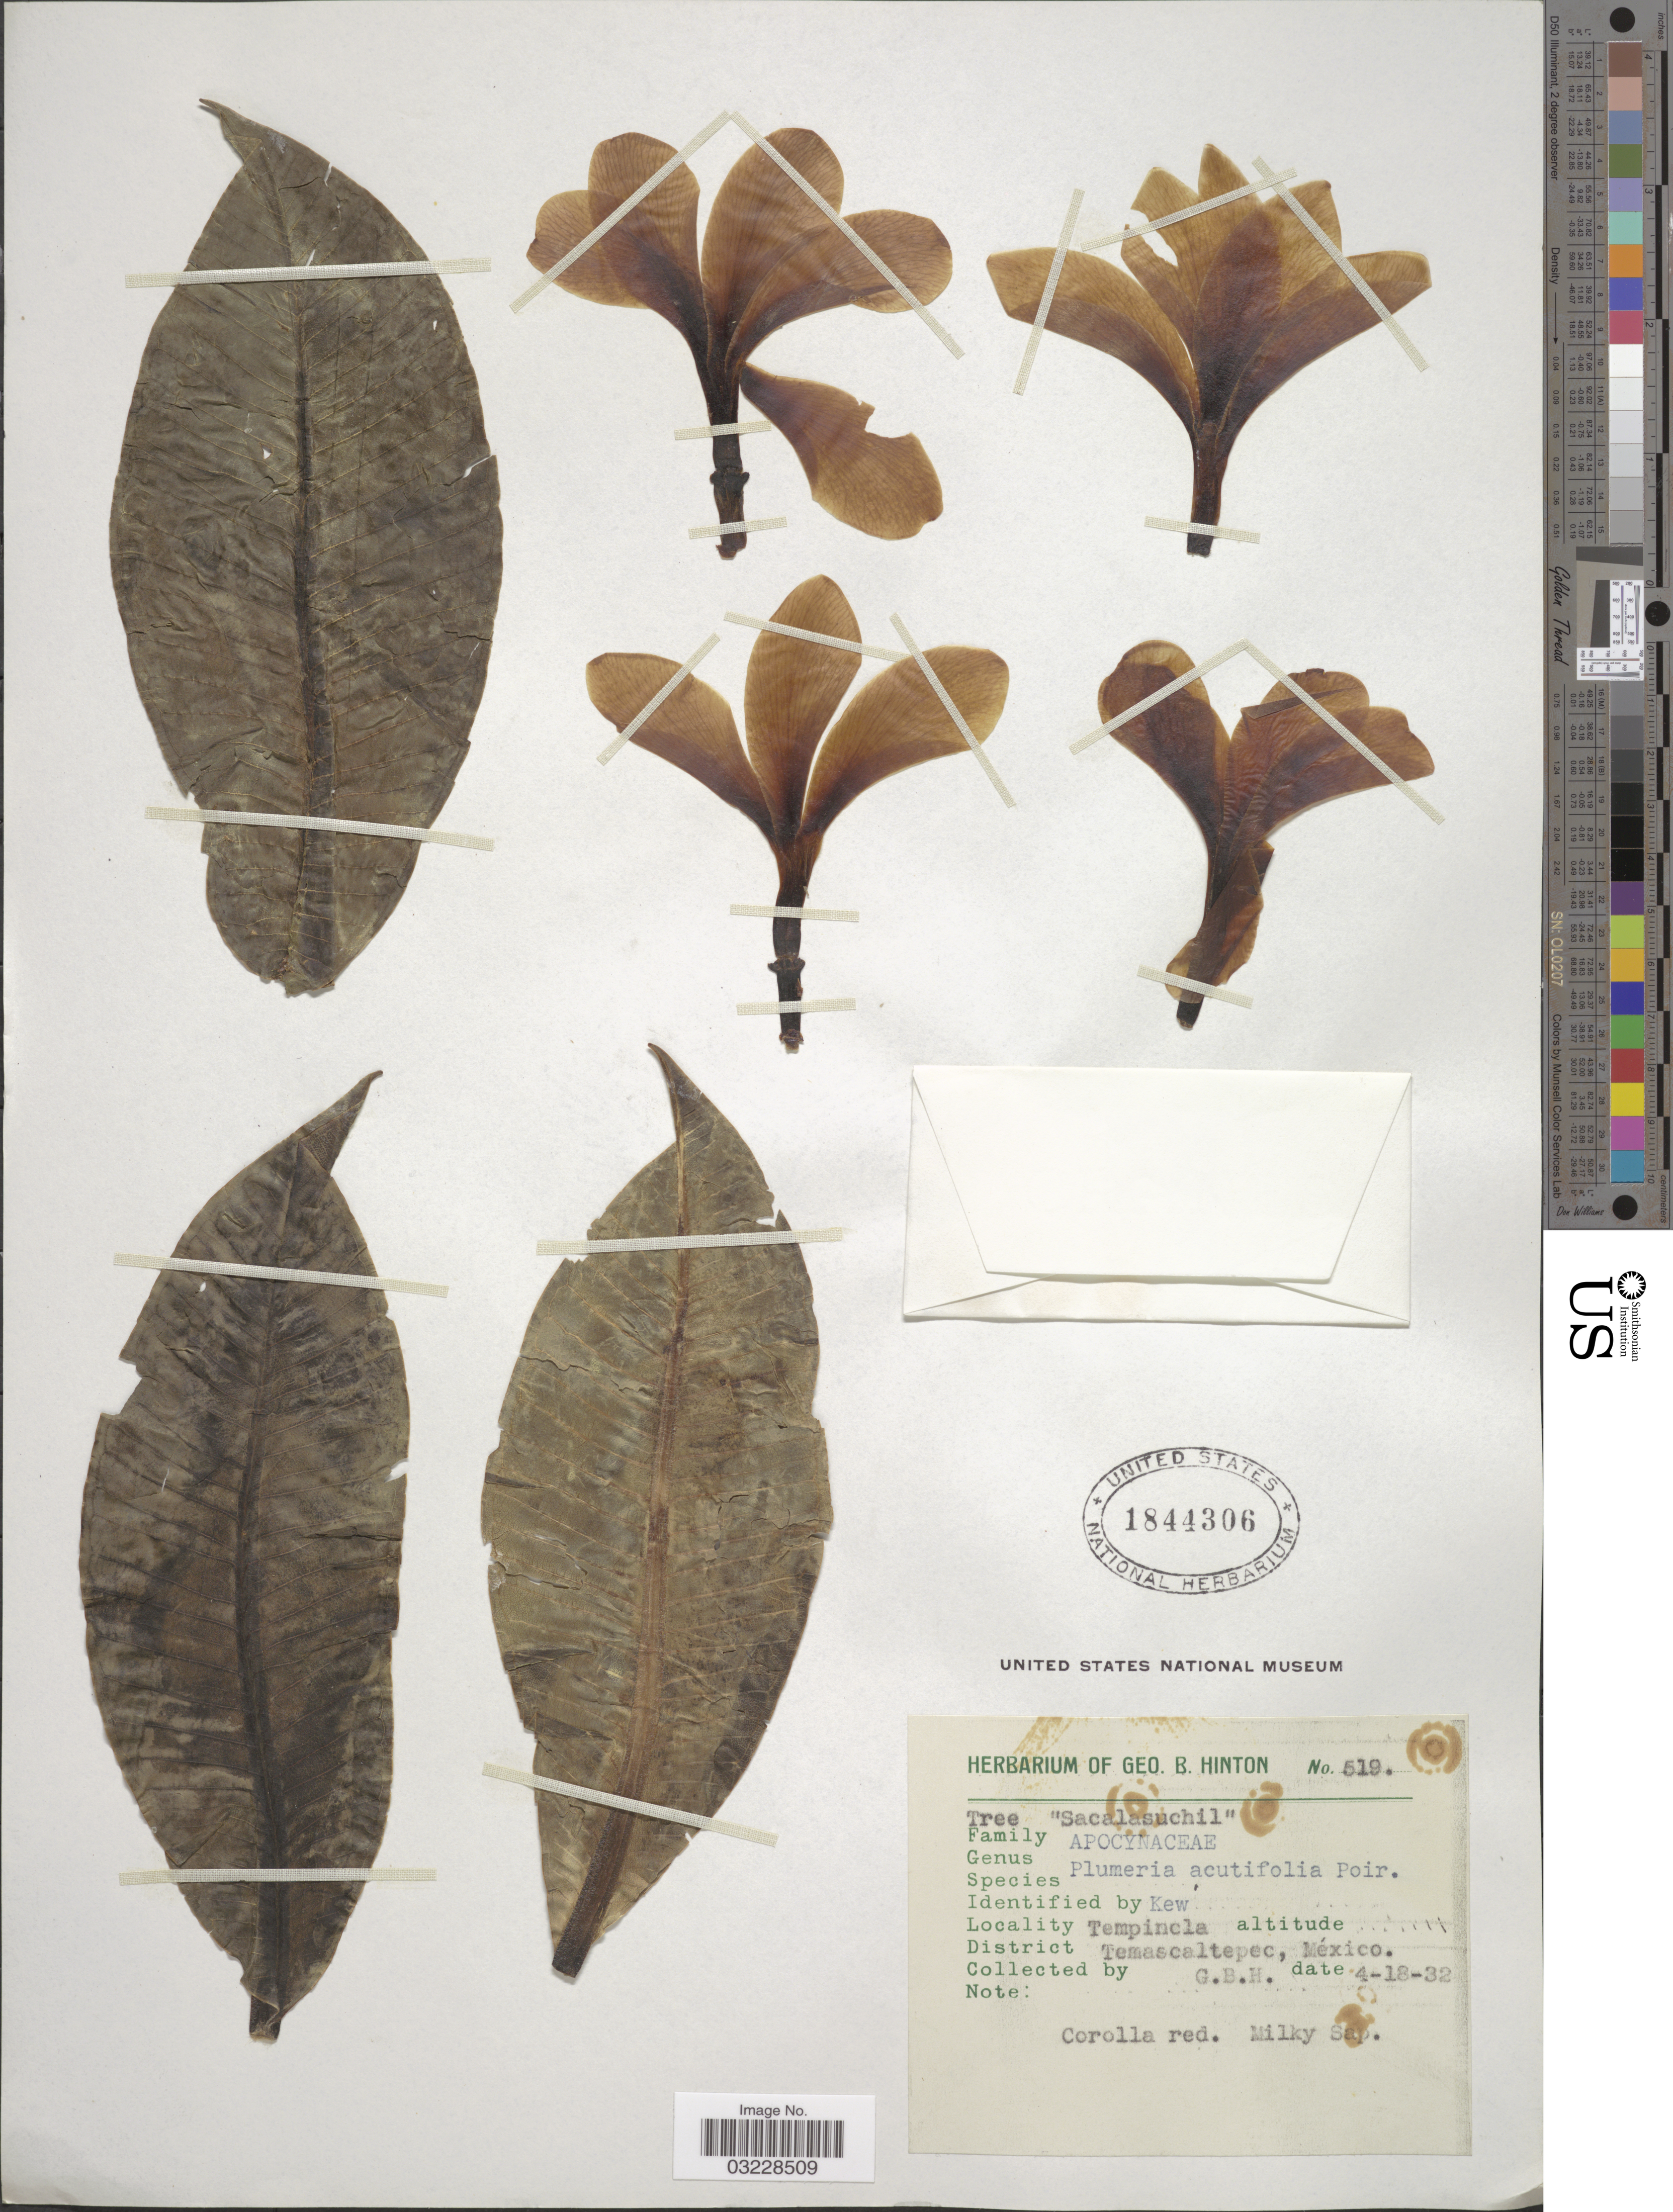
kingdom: Plantae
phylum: Tracheophyta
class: Magnoliopsida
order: Gentianales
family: Apocynaceae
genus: Plumeria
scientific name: Plumeria rubra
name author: L.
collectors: G. B. Hinton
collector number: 519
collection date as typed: Transcribed d/m/y: 18/4/32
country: Mexico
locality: Tempincla, District Temascaltepec, México.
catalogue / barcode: US 1844306